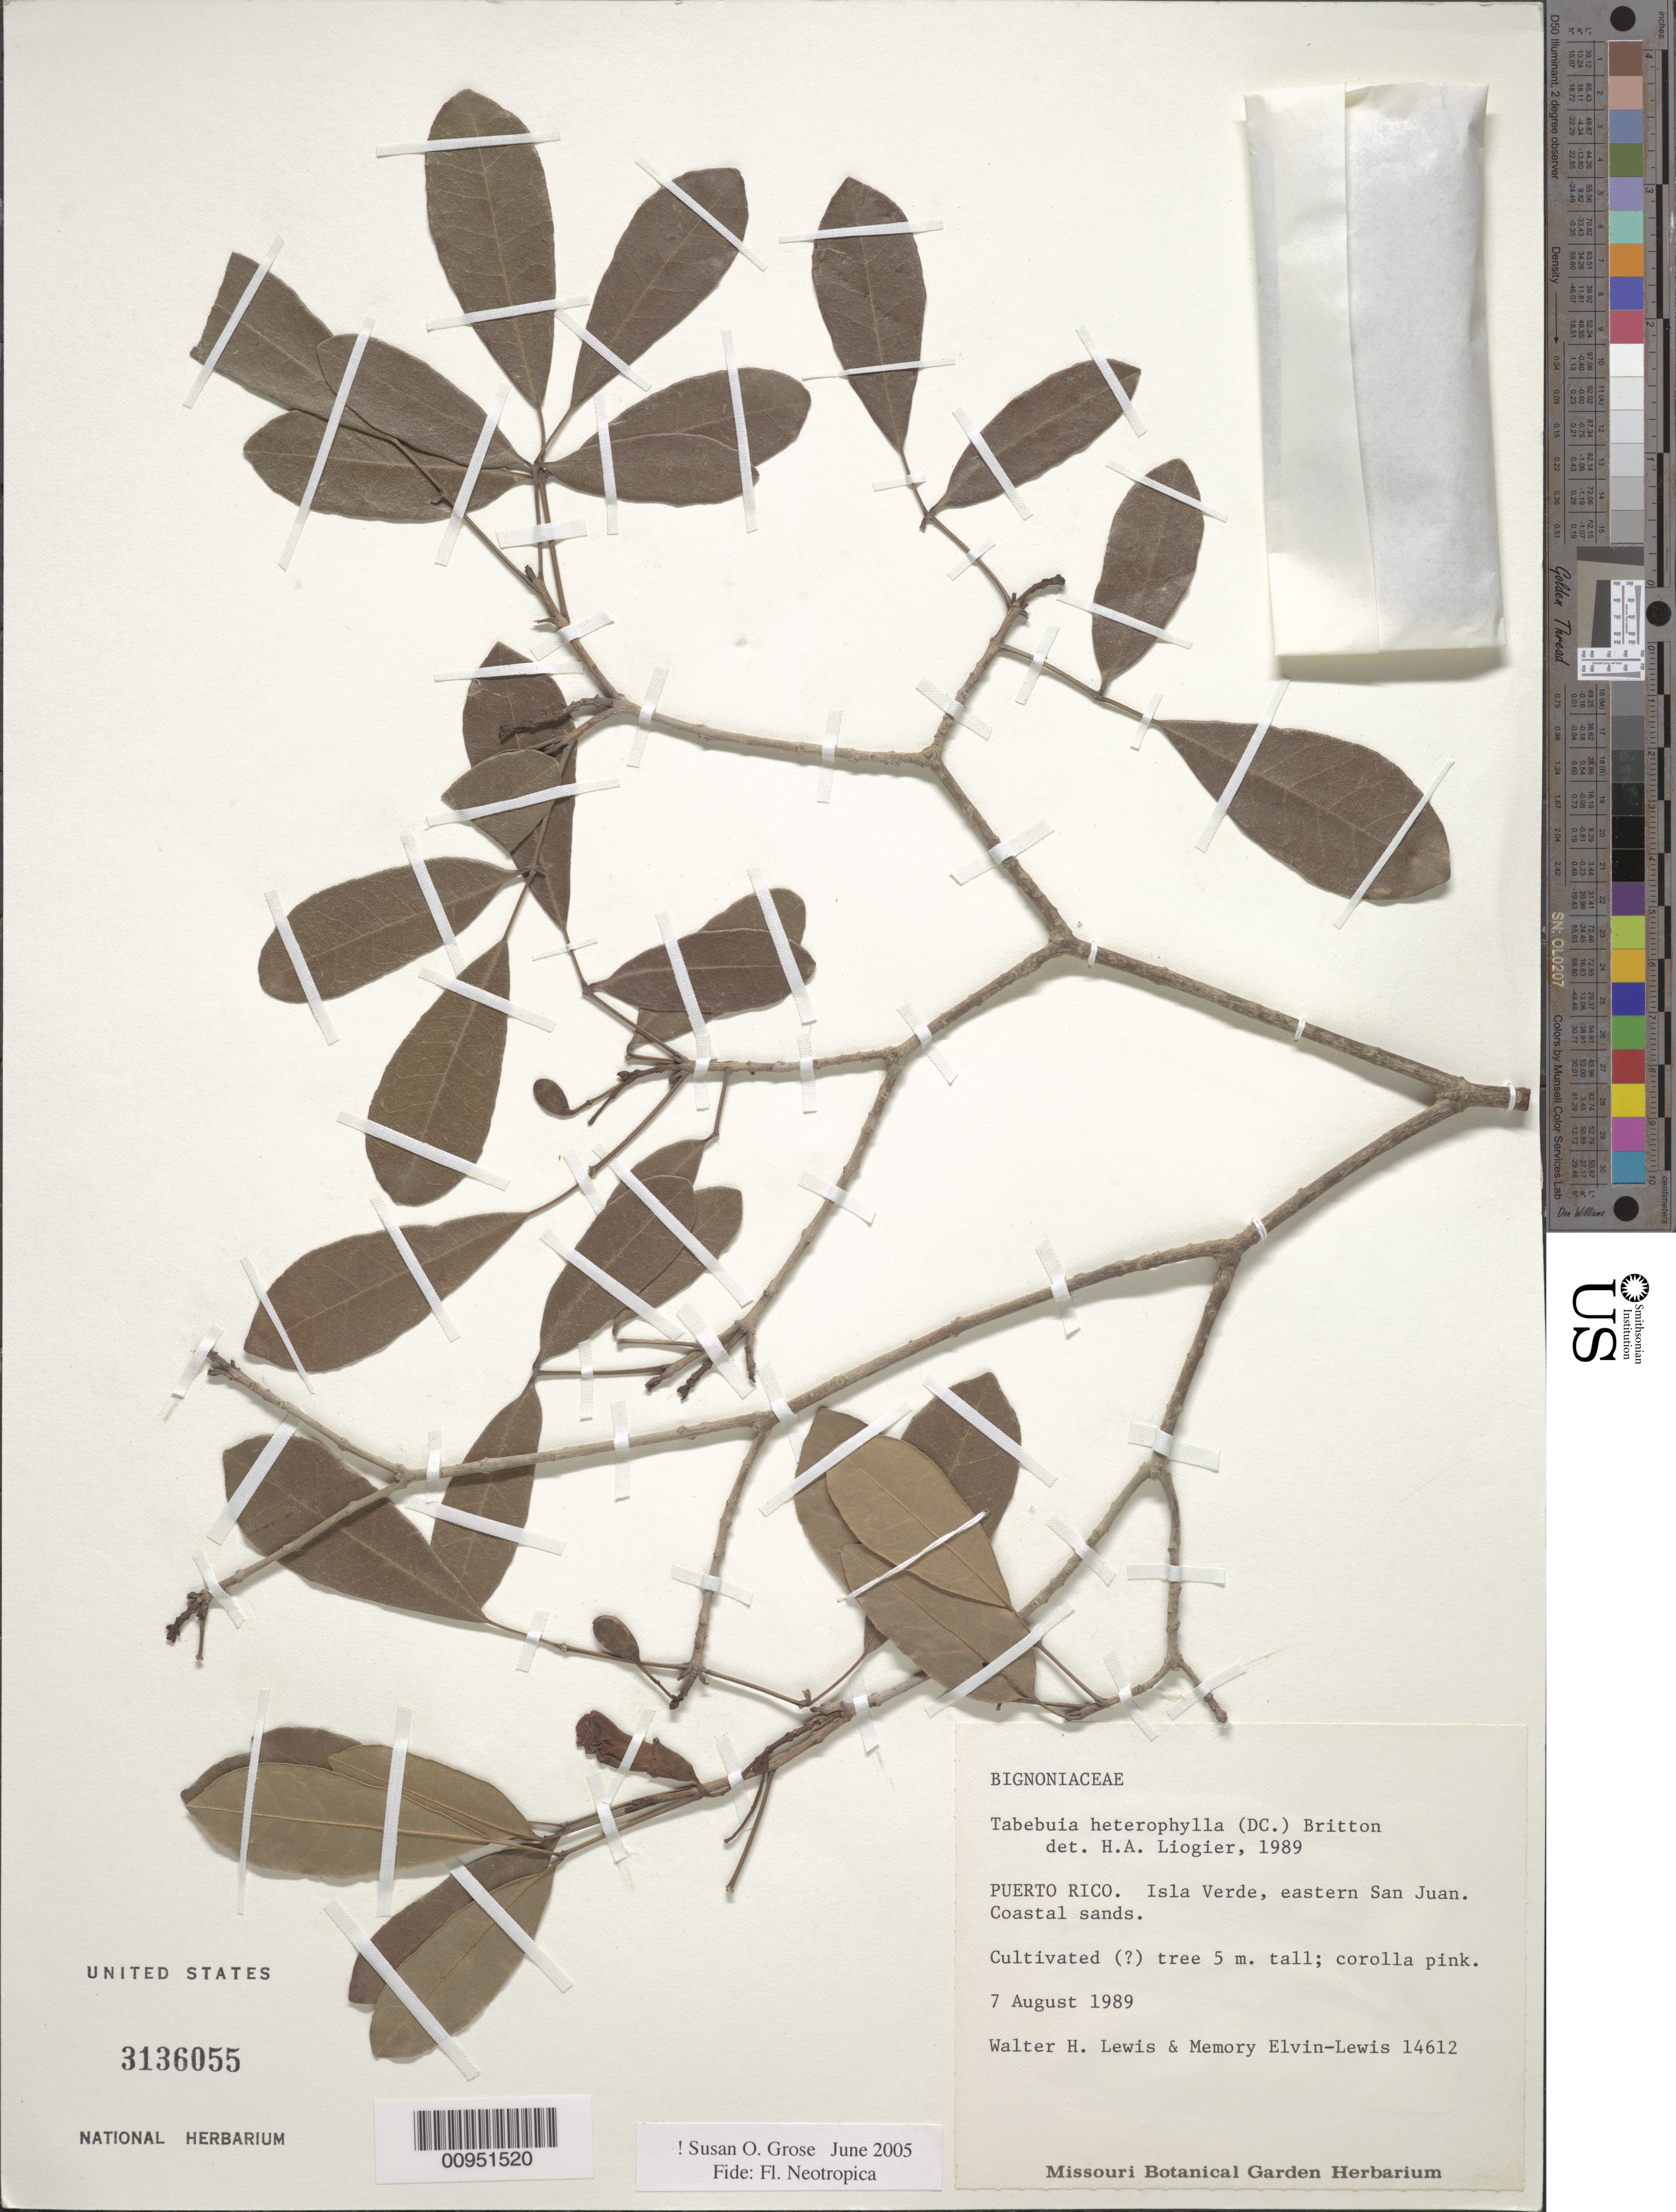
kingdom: Plantae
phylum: Tracheophyta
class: Magnoliopsida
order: Lamiales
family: Bignoniaceae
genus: Tabebuia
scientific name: Tabebuia heterophylla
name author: (DC.) Britton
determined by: Grose, S. O.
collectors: W. H. Lewis & M. Elvin-Lewis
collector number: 14612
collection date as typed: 07 Aug 1989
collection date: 1989-08-07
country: Puerto Rico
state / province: San Juan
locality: Isla Verde, eastern San Juan, coast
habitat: Coastal sands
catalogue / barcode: US 3136055